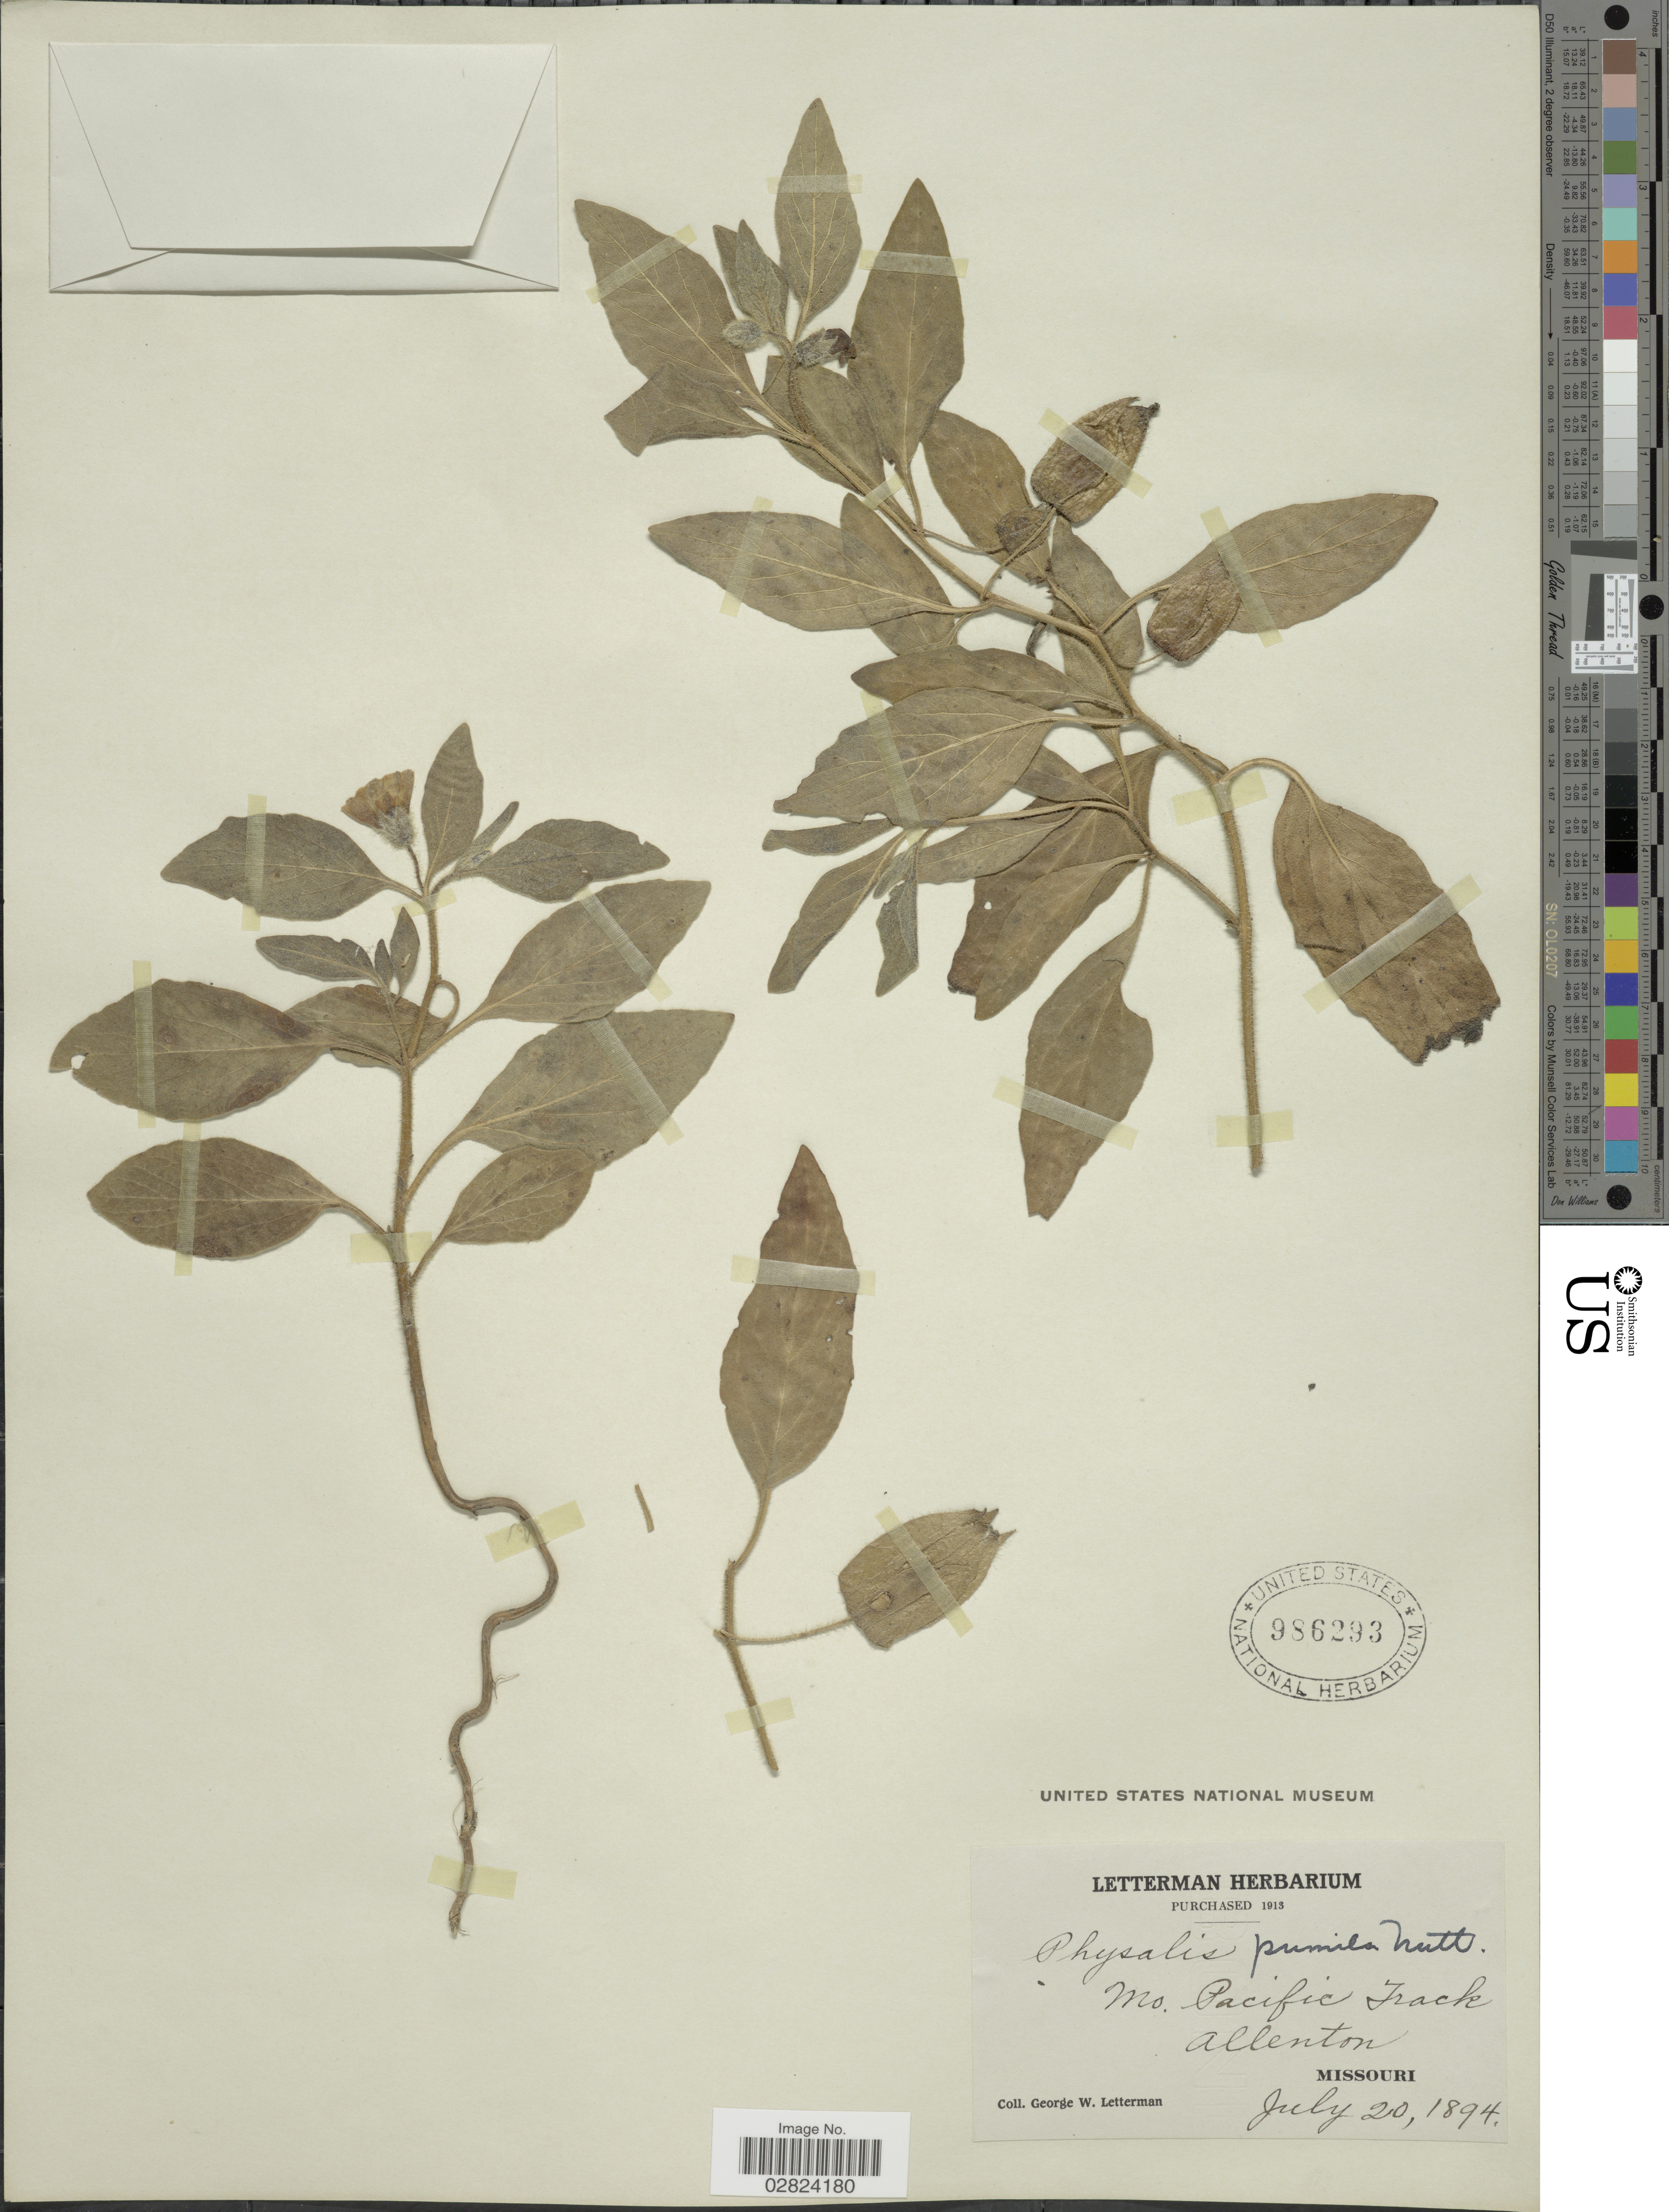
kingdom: Plantae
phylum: Tracheophyta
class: Magnoliopsida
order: Solanales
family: Solanaceae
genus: Physalis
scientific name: Physalis pumila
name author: Nutt.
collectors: G. W. Letterman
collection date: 1894-07-20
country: United States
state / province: Missouri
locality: Mo. Pacific Track, Allenton.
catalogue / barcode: US 986293